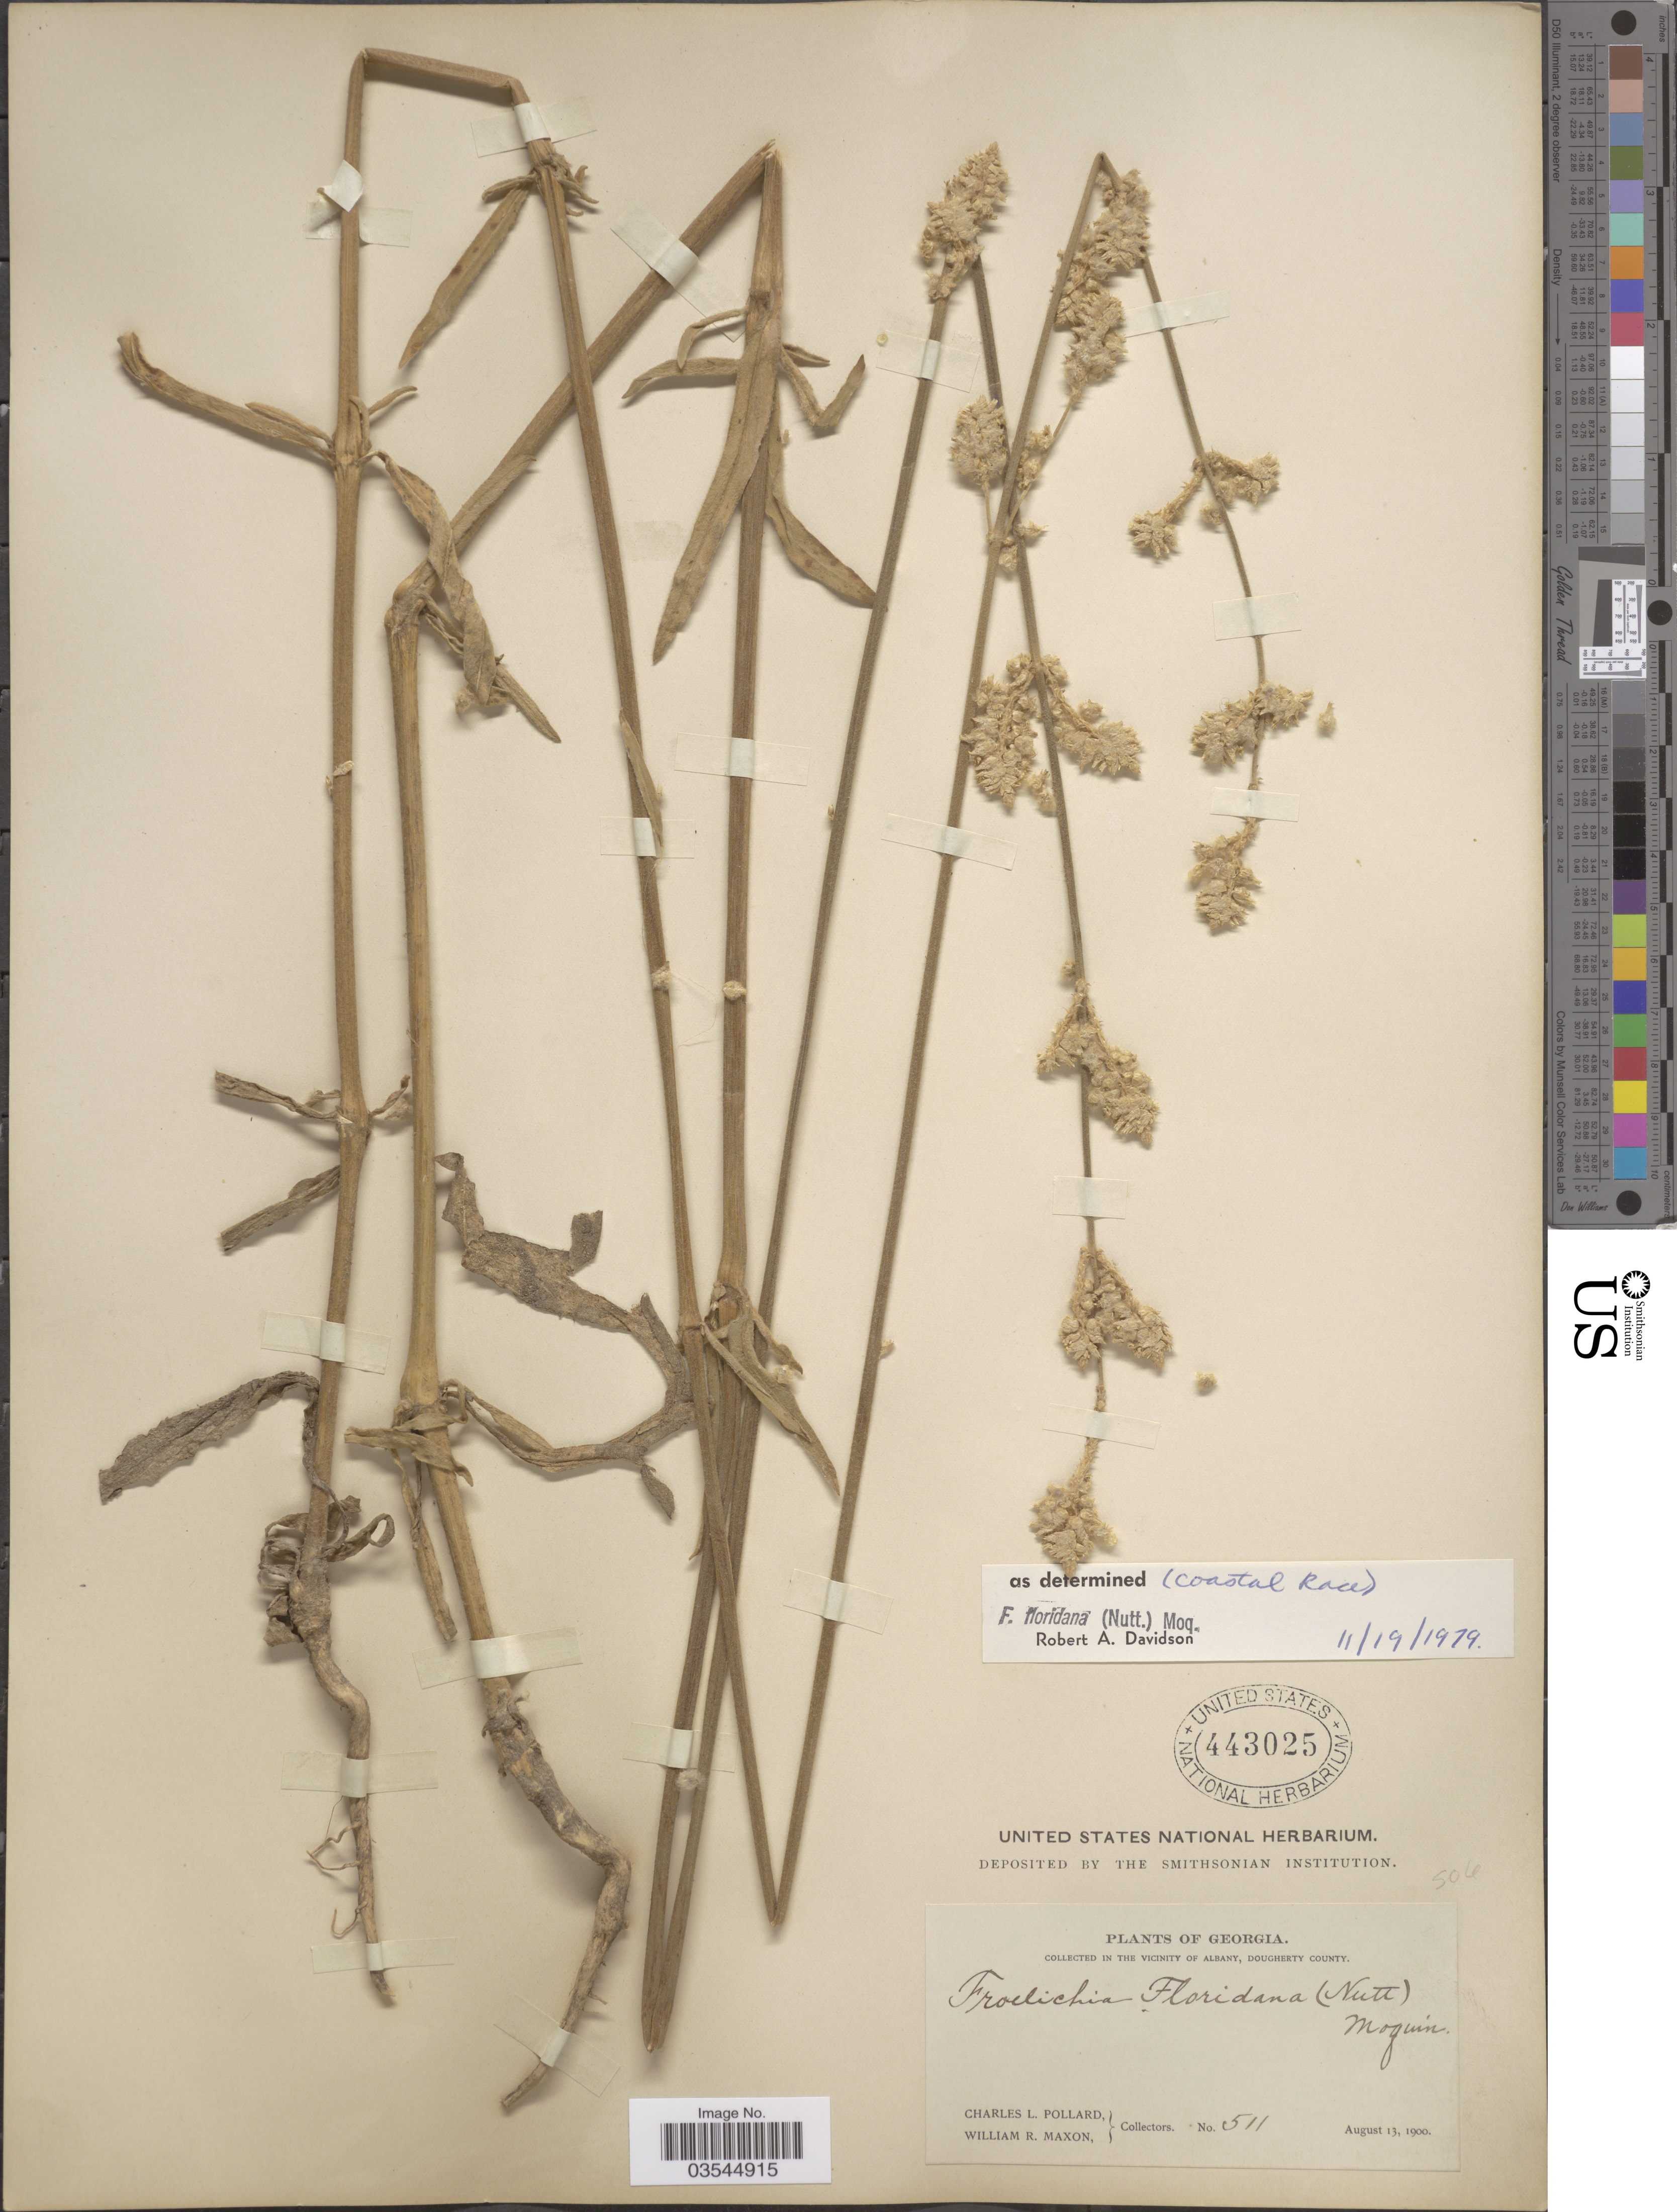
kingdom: Plantae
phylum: Tracheophyta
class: Magnoliopsida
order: Caryophyllales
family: Amaranthaceae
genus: Froelichia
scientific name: Froelichia floridana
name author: (Nutt.) Moq.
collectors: C. L. Pollard & W. R. Maxon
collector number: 511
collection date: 1900-08-13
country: United States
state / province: Georgia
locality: In the vicinity of Albany, Dougherty County.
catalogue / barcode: US 443025